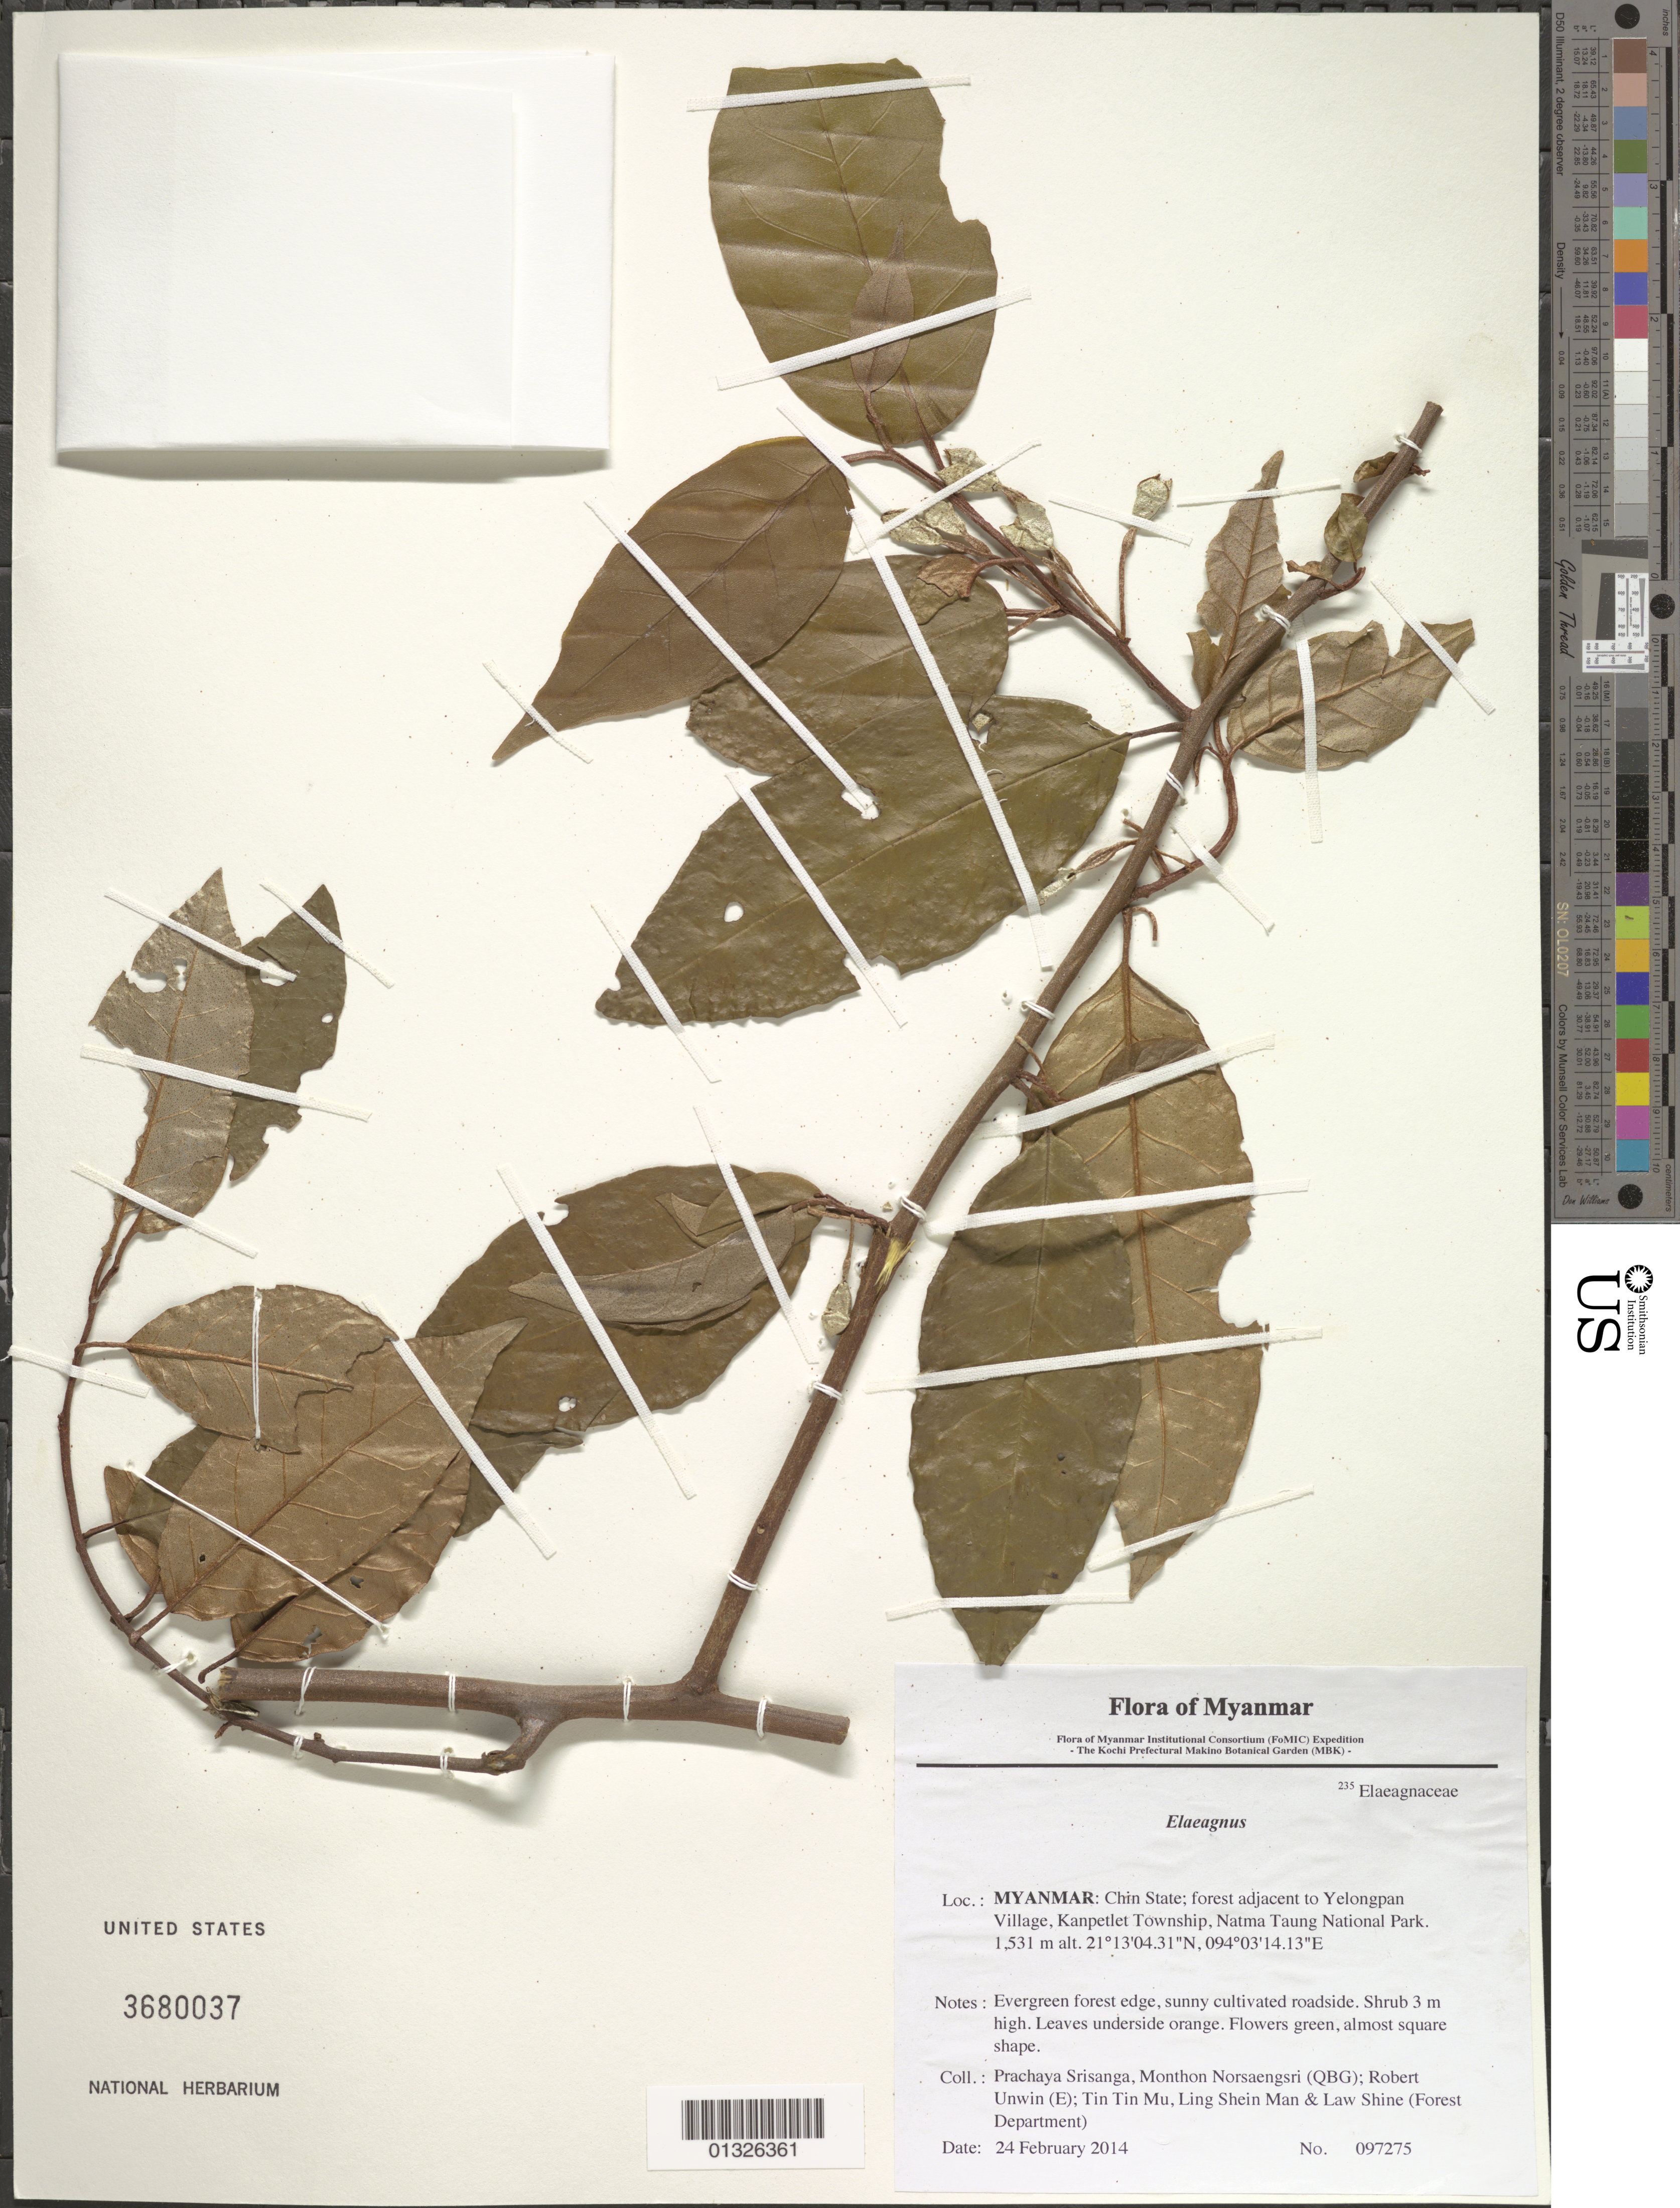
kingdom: Plantae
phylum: Tracheophyta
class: Magnoliopsida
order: Rosales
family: Elaeagnaceae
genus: Elaeagnus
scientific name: Elaeagnus sp.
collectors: P. Srisanga, M. Norsaengsri, R. Unwin, Tin Tin Mu, Ling Shein Man & L. Shine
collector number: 97275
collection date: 2014-02-24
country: Myanmar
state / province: Chin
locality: Forest adjacent to Yelongpan Village, Kanpetlet Township, Natma Taung National Park.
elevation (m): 1531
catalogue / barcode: US 3680037